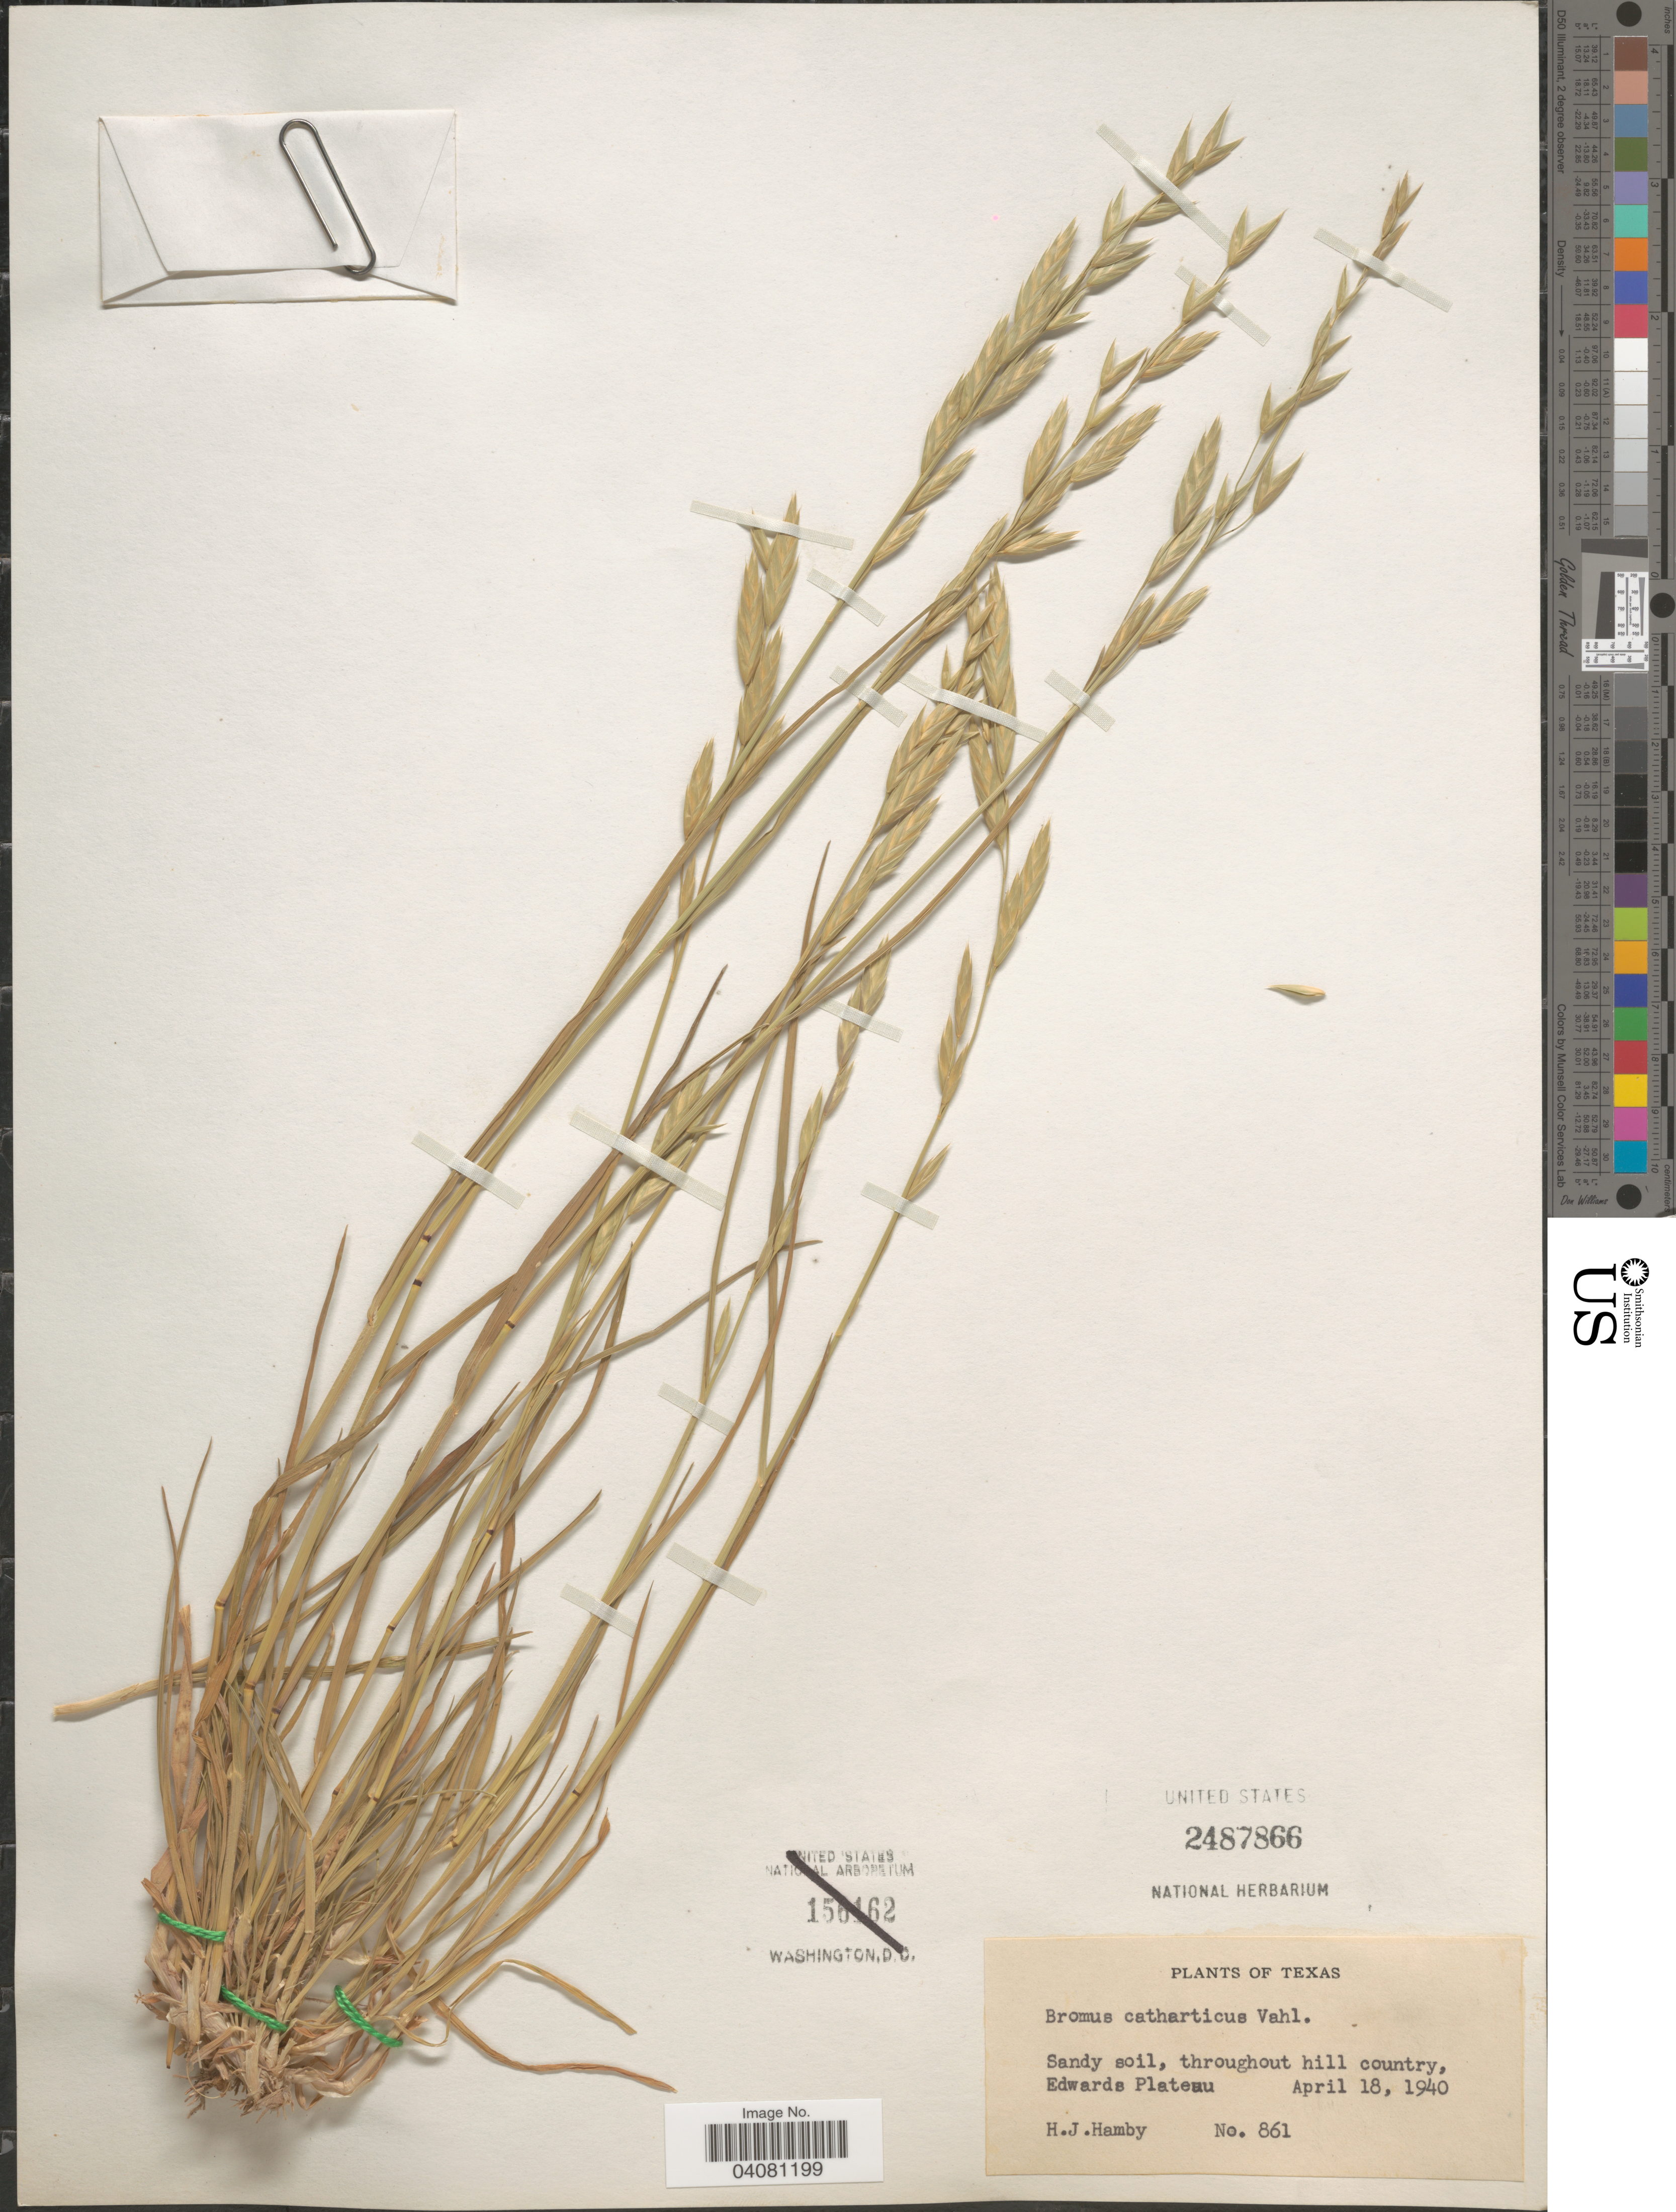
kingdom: Plantae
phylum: Tracheophyta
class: Liliopsida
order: Poales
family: Poaceae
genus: Bromus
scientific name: Bromus catharticus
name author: Vahl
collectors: H. Hamby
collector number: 861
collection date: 1940-04-18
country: United States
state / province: Texas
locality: Sandy soil, throughout hill country, Edwards Plateau.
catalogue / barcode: US 2487866